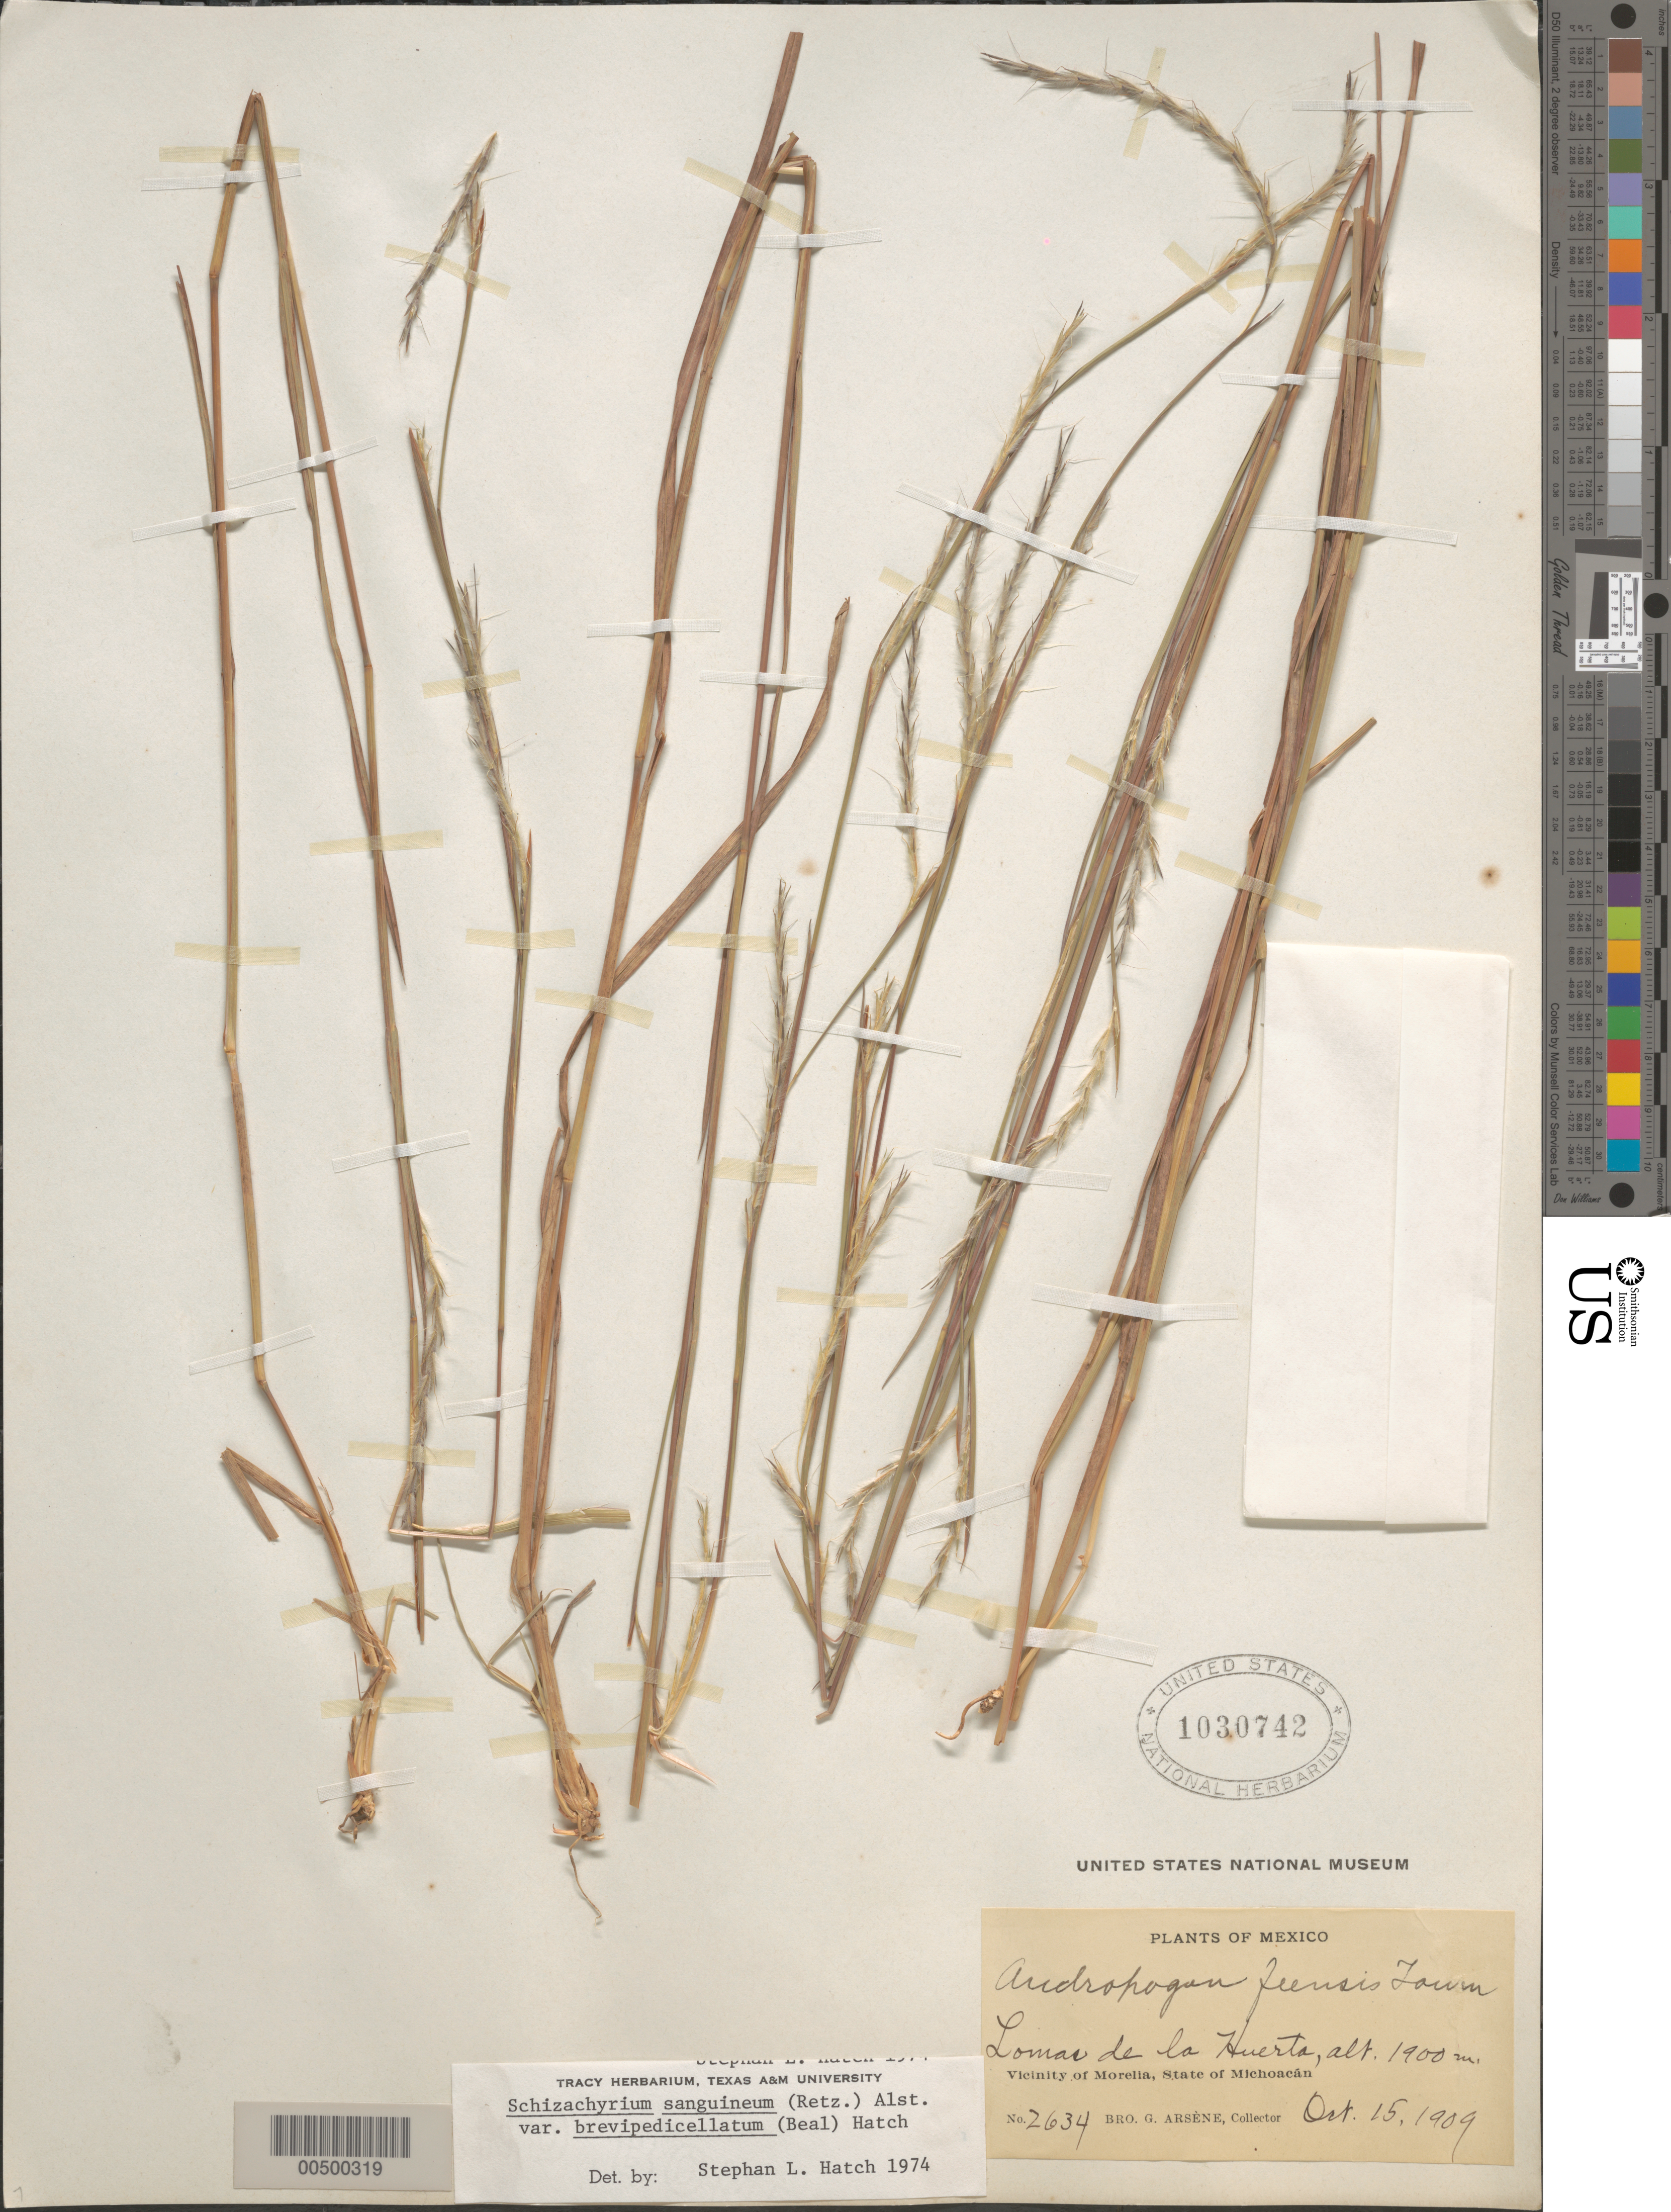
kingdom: Plantae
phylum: Tracheophyta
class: Liliopsida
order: Poales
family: Poaceae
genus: Schizachyrium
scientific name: Schizachyrium sanguineum var. brevipedicellatum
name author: (W.J. Beal) S.L. Hatch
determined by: Hatch, S. L.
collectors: Bro. G. Arsène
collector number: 2634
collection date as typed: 15 Oct 1909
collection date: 1909-10-15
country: Mexico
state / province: Michoacán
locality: Lomas de la Huerta, vicinity of Morelia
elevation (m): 1900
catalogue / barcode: US 1030742